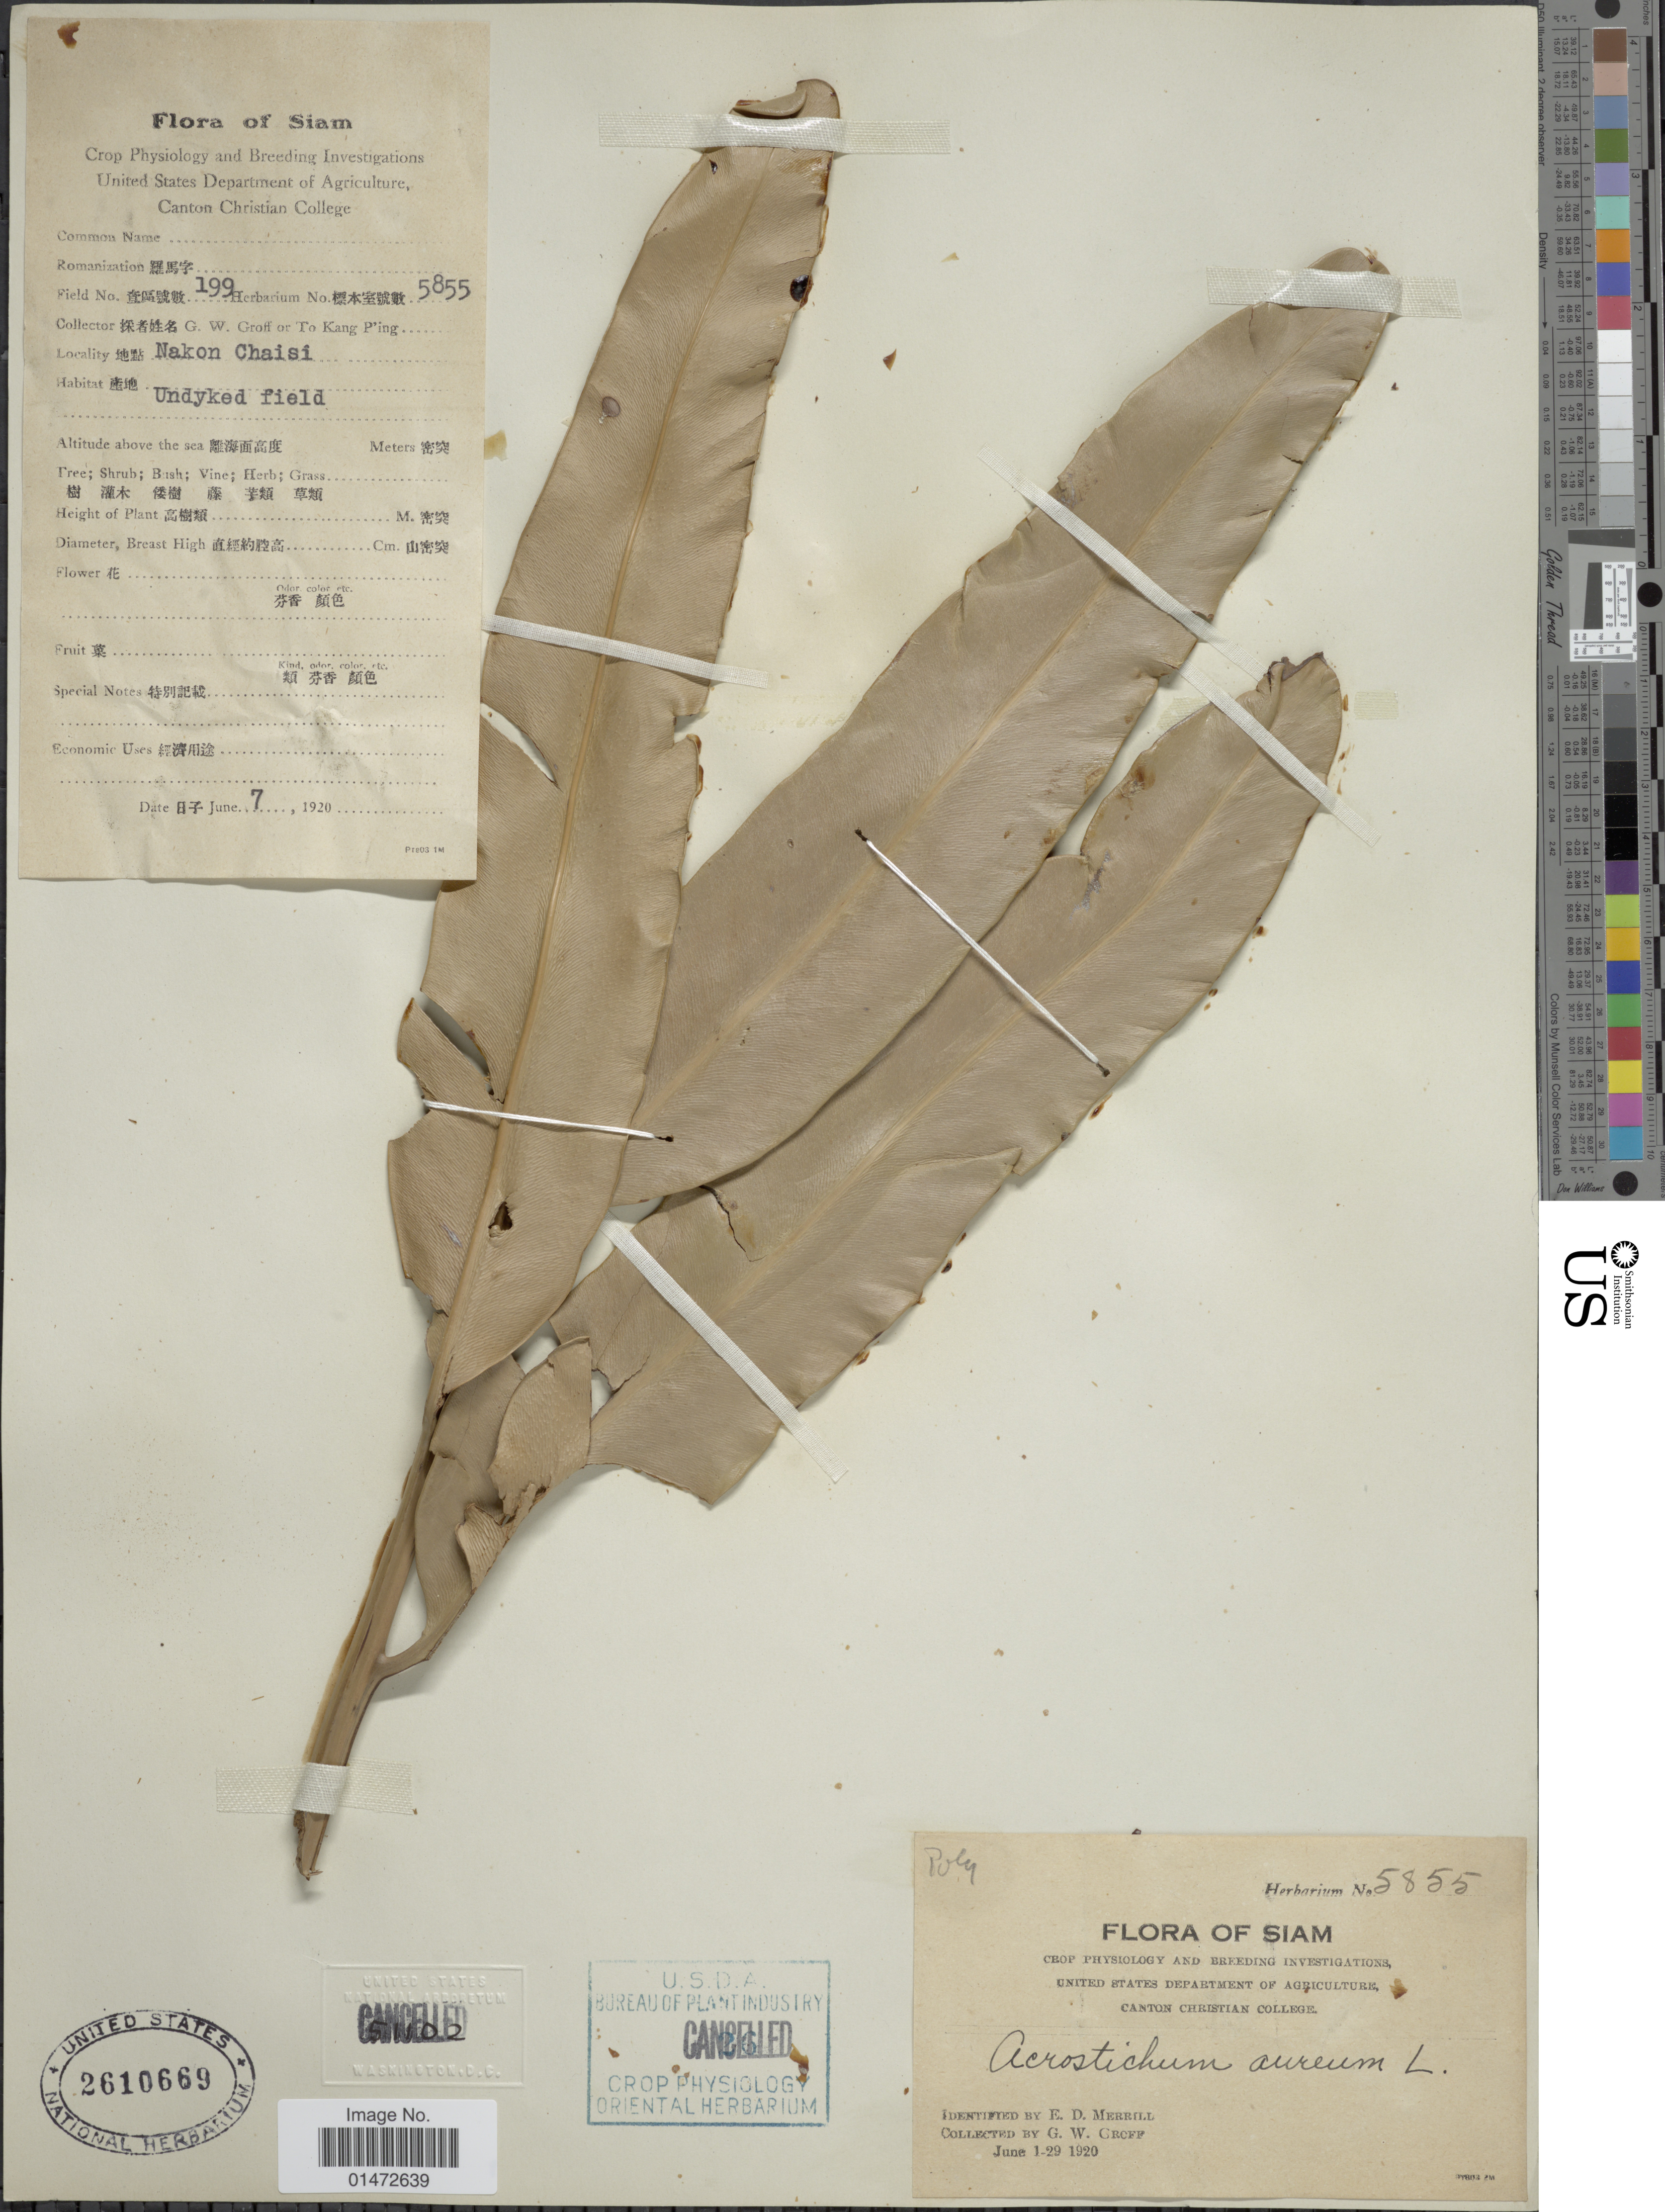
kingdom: Plantae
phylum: Tracheophyta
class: Polypodiopsida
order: Polypodiales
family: Pteridaceae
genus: Acrostichum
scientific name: Acrostichum aureum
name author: L.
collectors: G. Groff & T. Ping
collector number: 199/5855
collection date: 1920-06-07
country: Thailand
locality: Siam. Nakon Chaisi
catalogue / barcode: US 2610669